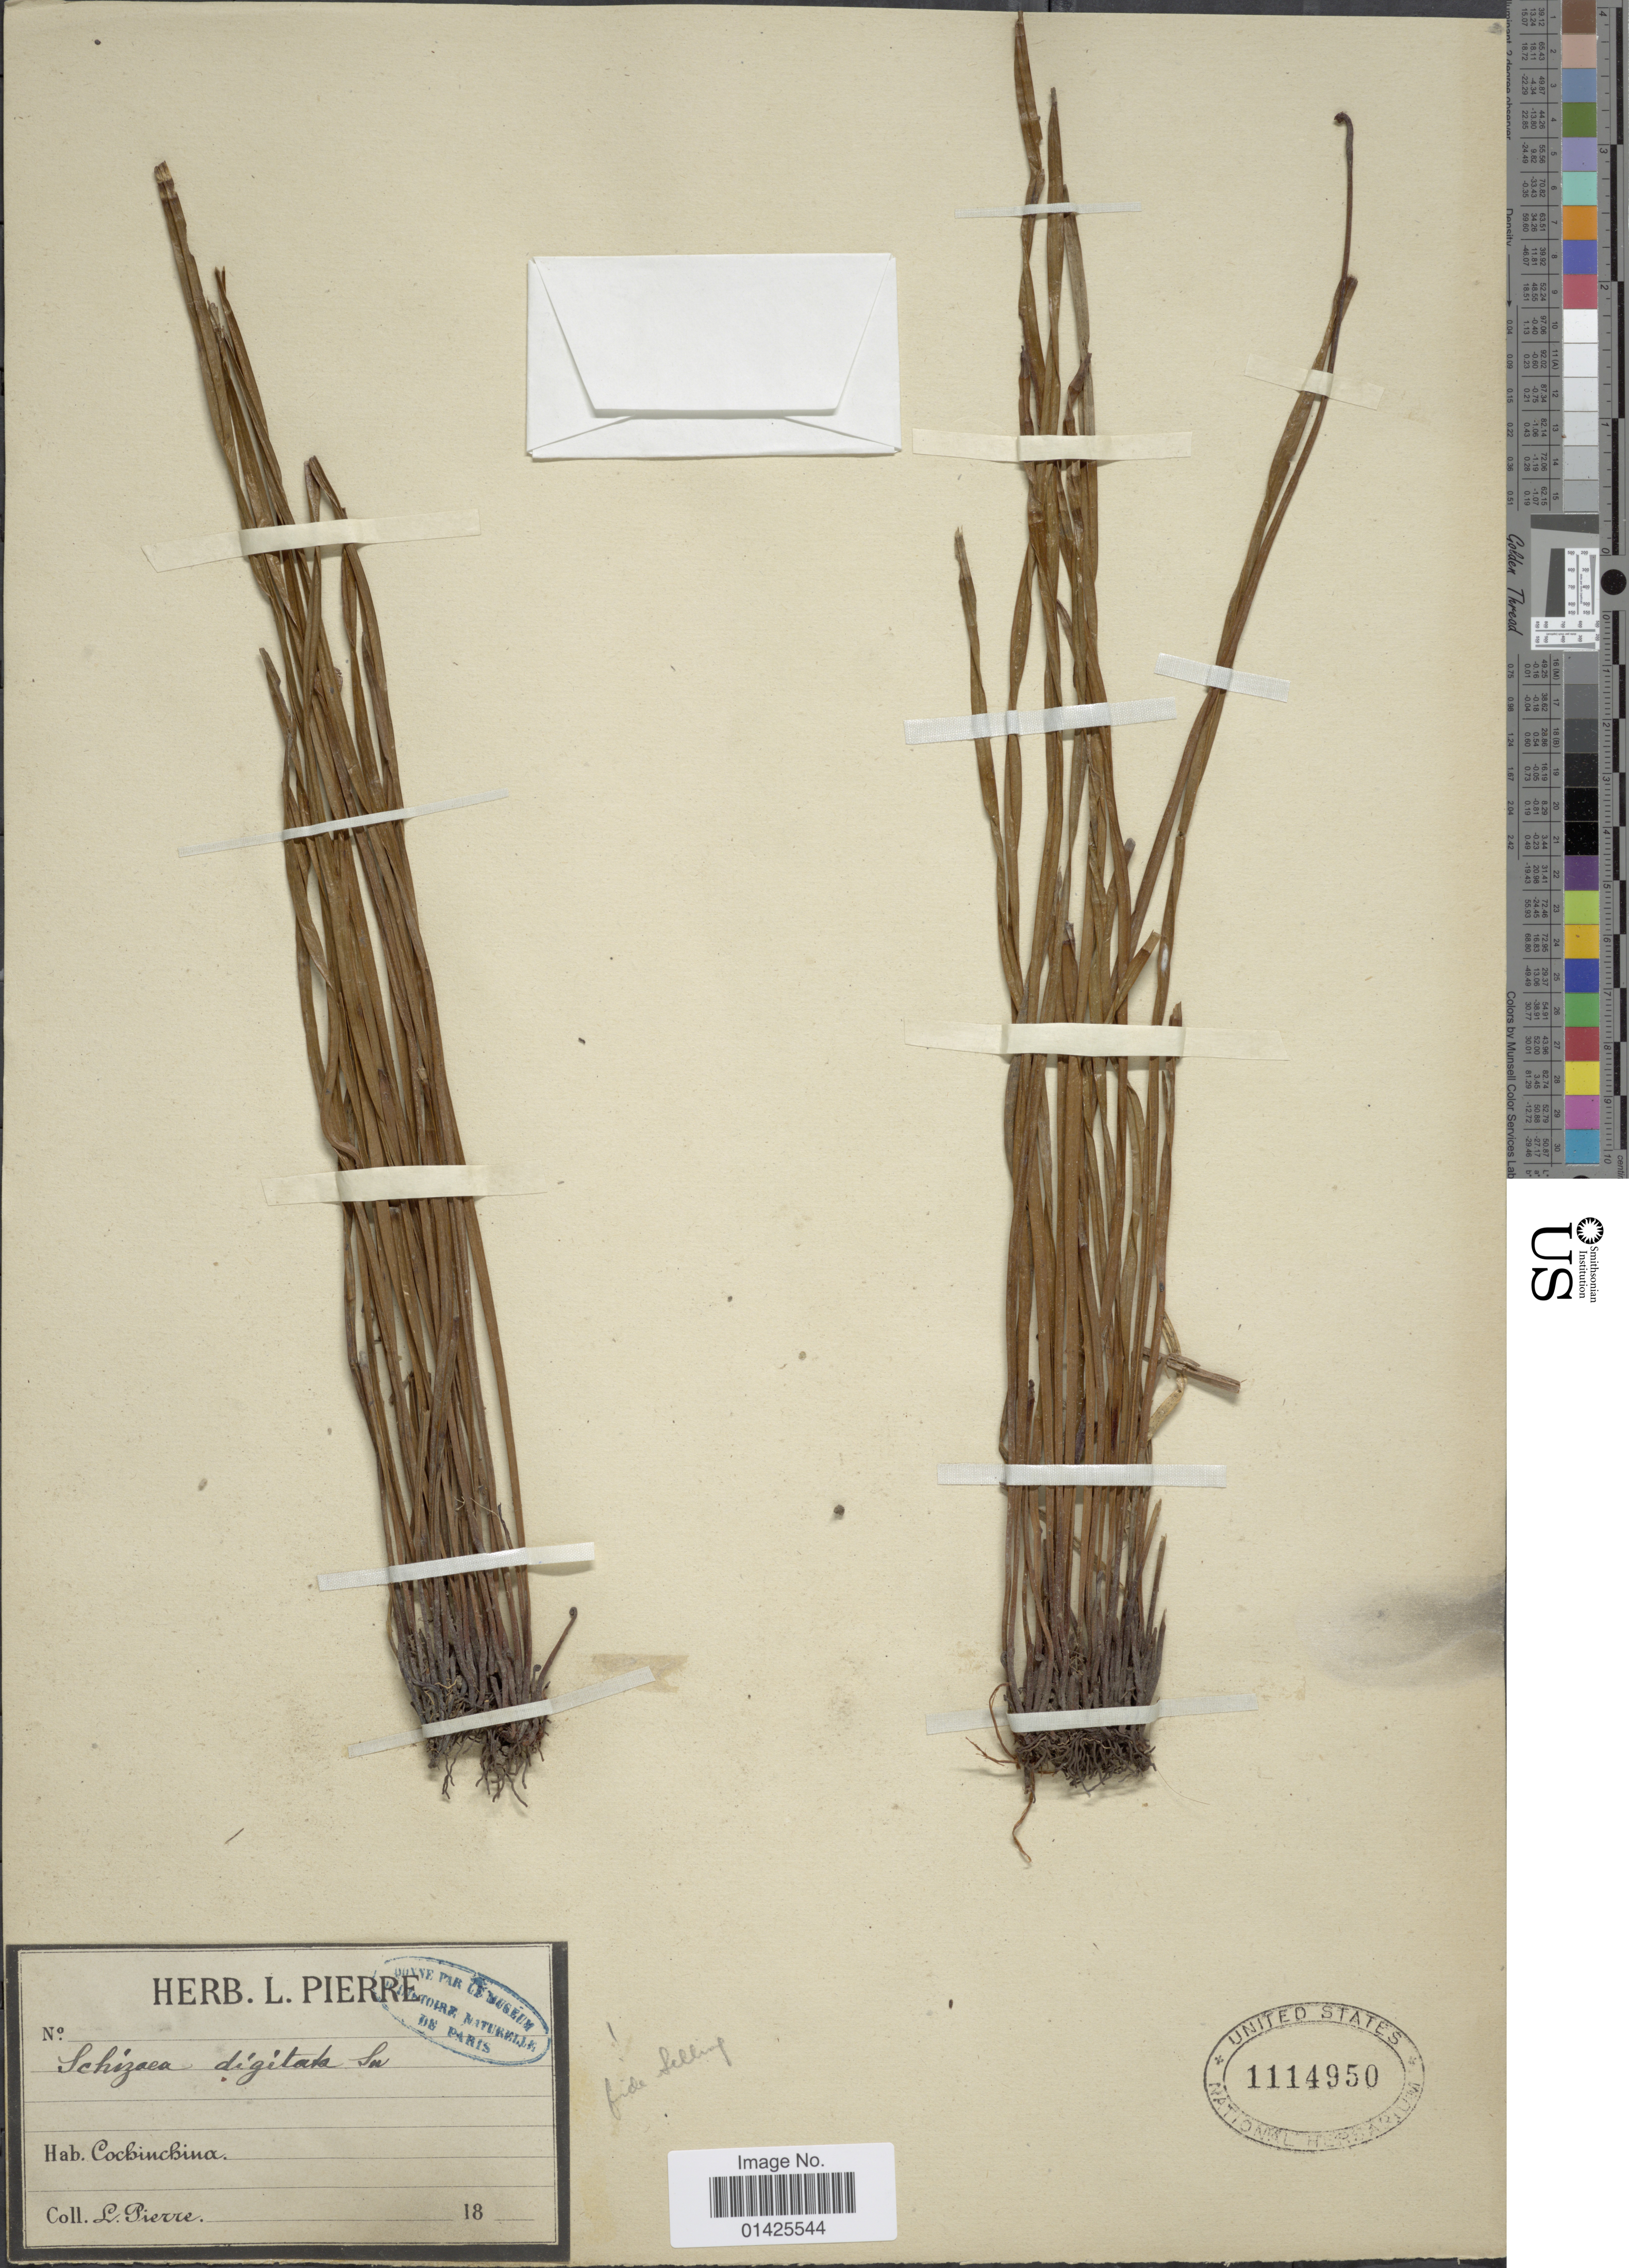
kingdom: Plantae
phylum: Tracheophyta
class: Polypodiopsida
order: Schizaeales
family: Schizaeaceae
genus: Actinostachys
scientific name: Actinostachys digitata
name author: (L.) Wall.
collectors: L. Pierre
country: Vietnam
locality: Cochinchina.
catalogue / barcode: US 1114950